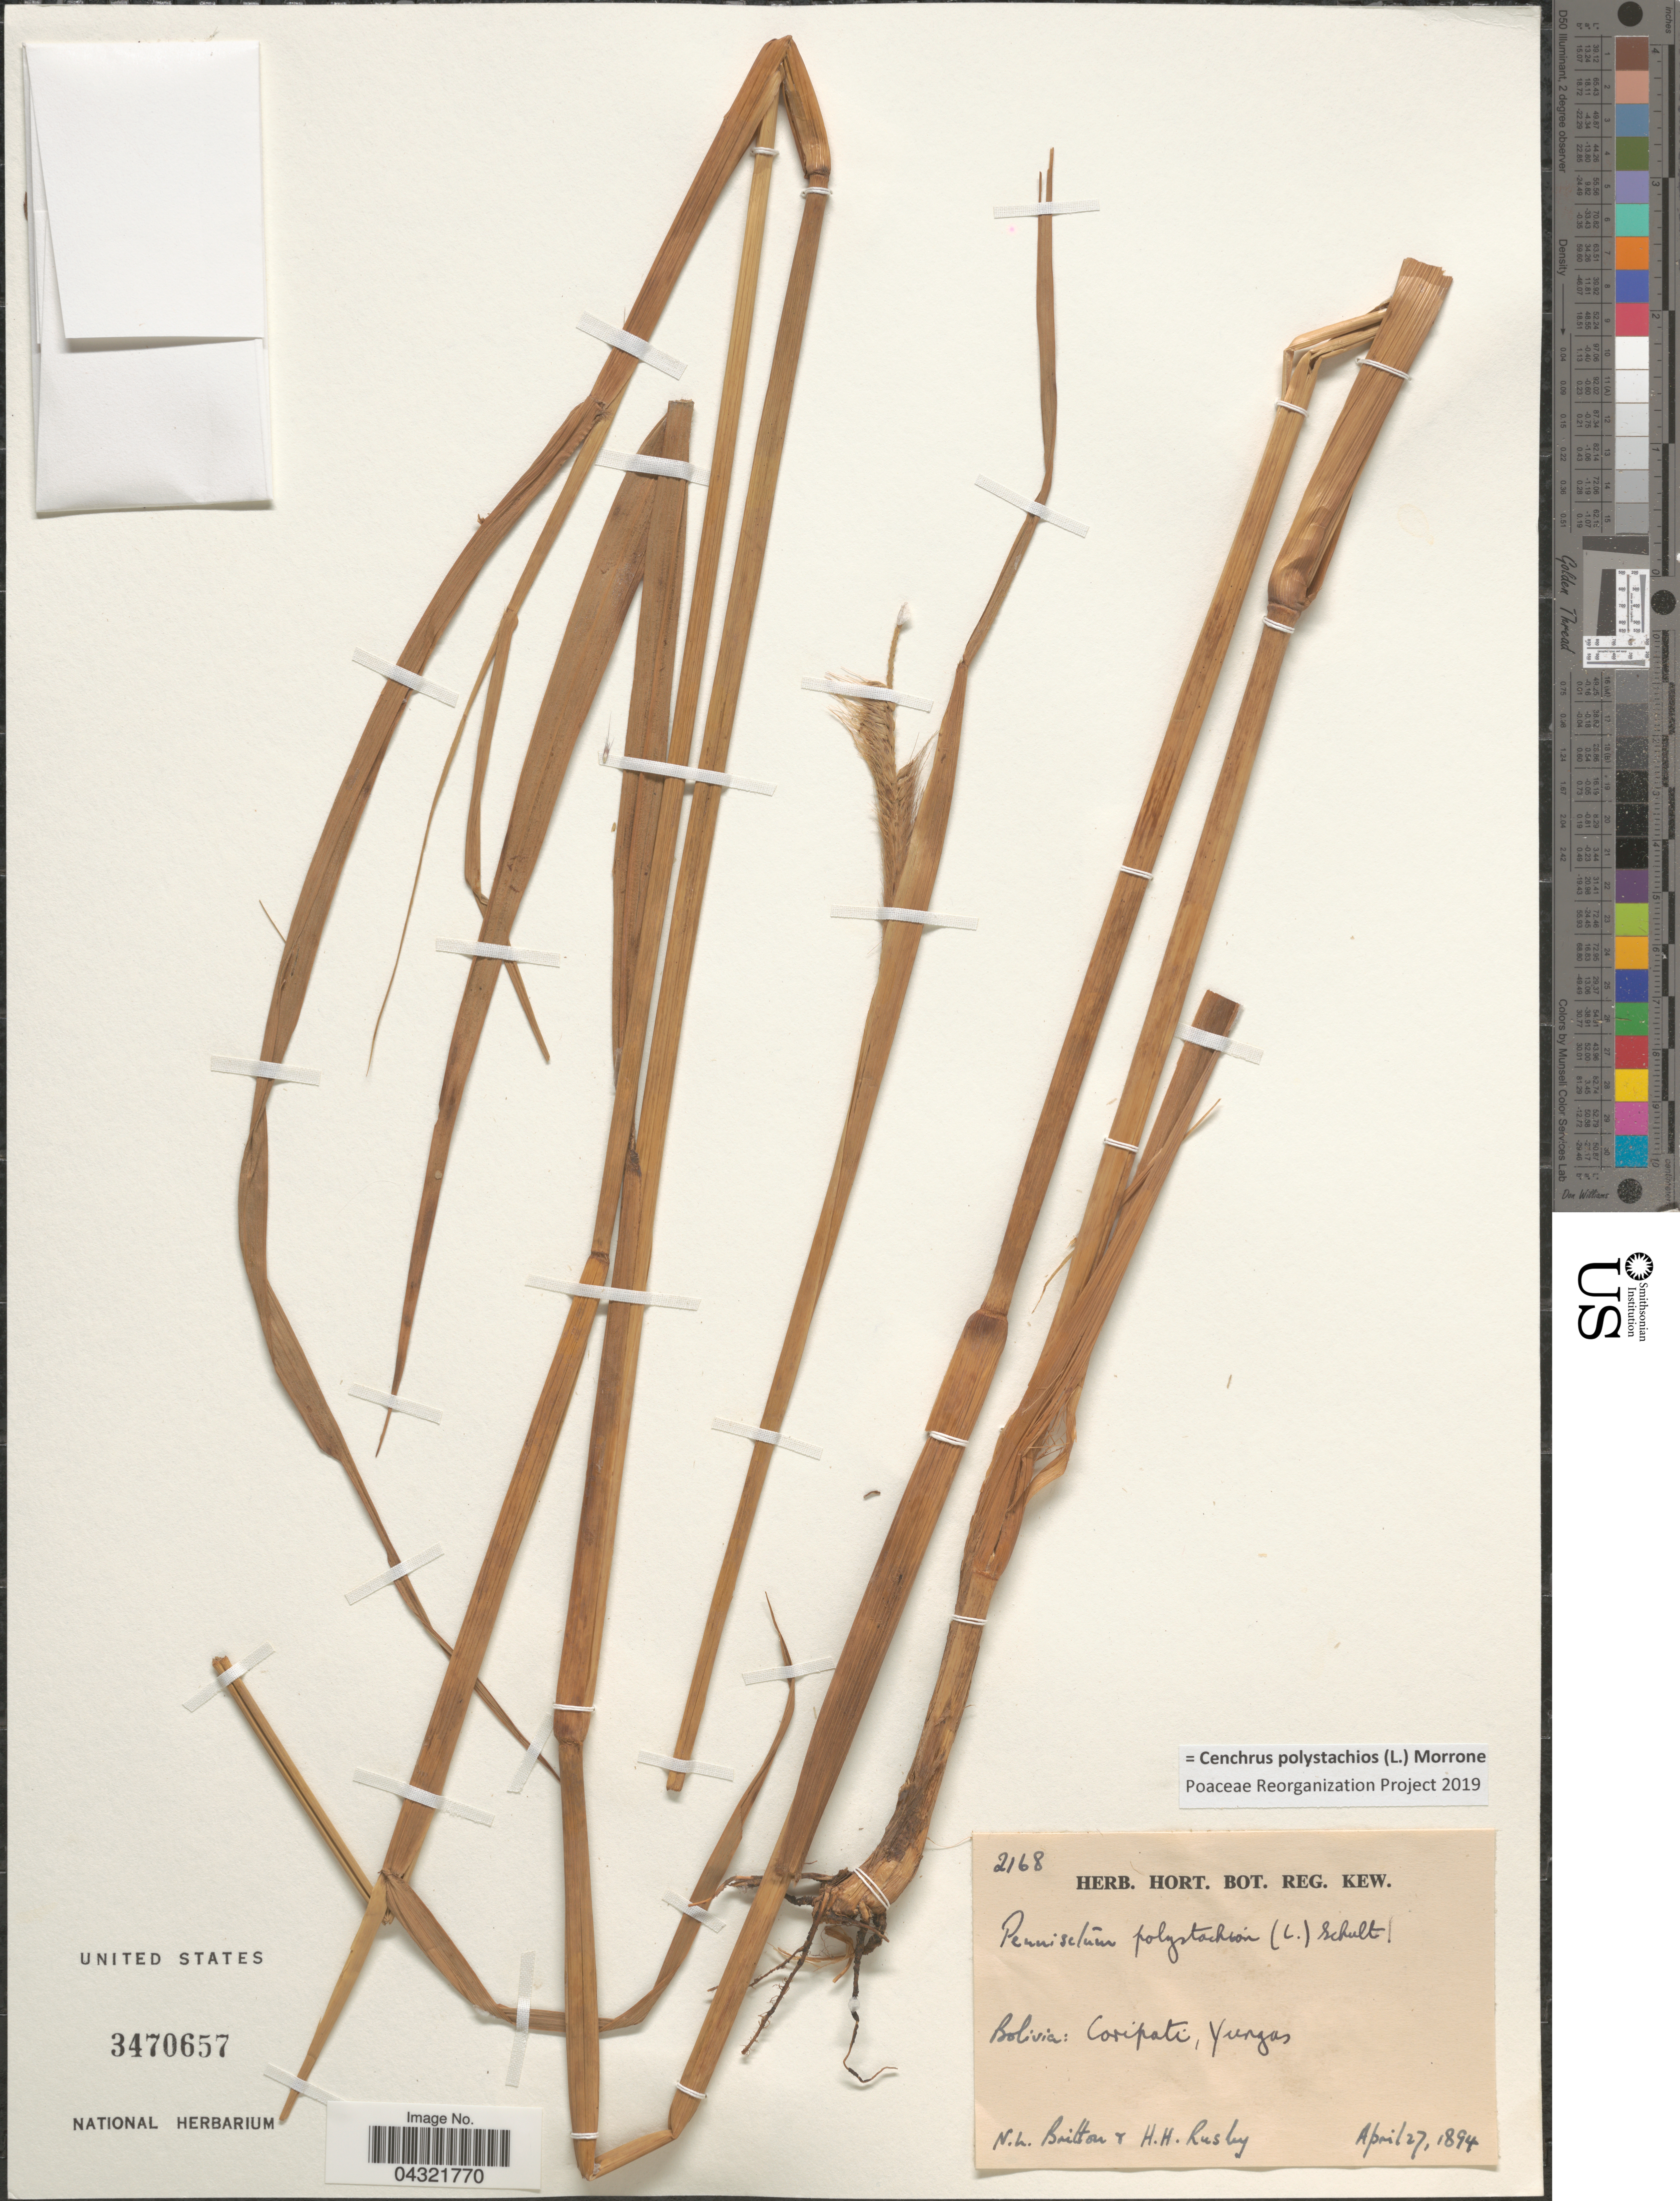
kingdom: Plantae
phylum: Tracheophyta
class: Liliopsida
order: Poales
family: Poaceae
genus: Cenchrus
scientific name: Cenchrus polystachios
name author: (L.) Morrone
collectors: N. Britton & H. H. Rusby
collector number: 2168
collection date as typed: Apr. 27, 1894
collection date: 1894-04-27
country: Bolivia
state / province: La Paz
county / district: Nor Yungas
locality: Coripati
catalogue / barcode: US 3470657